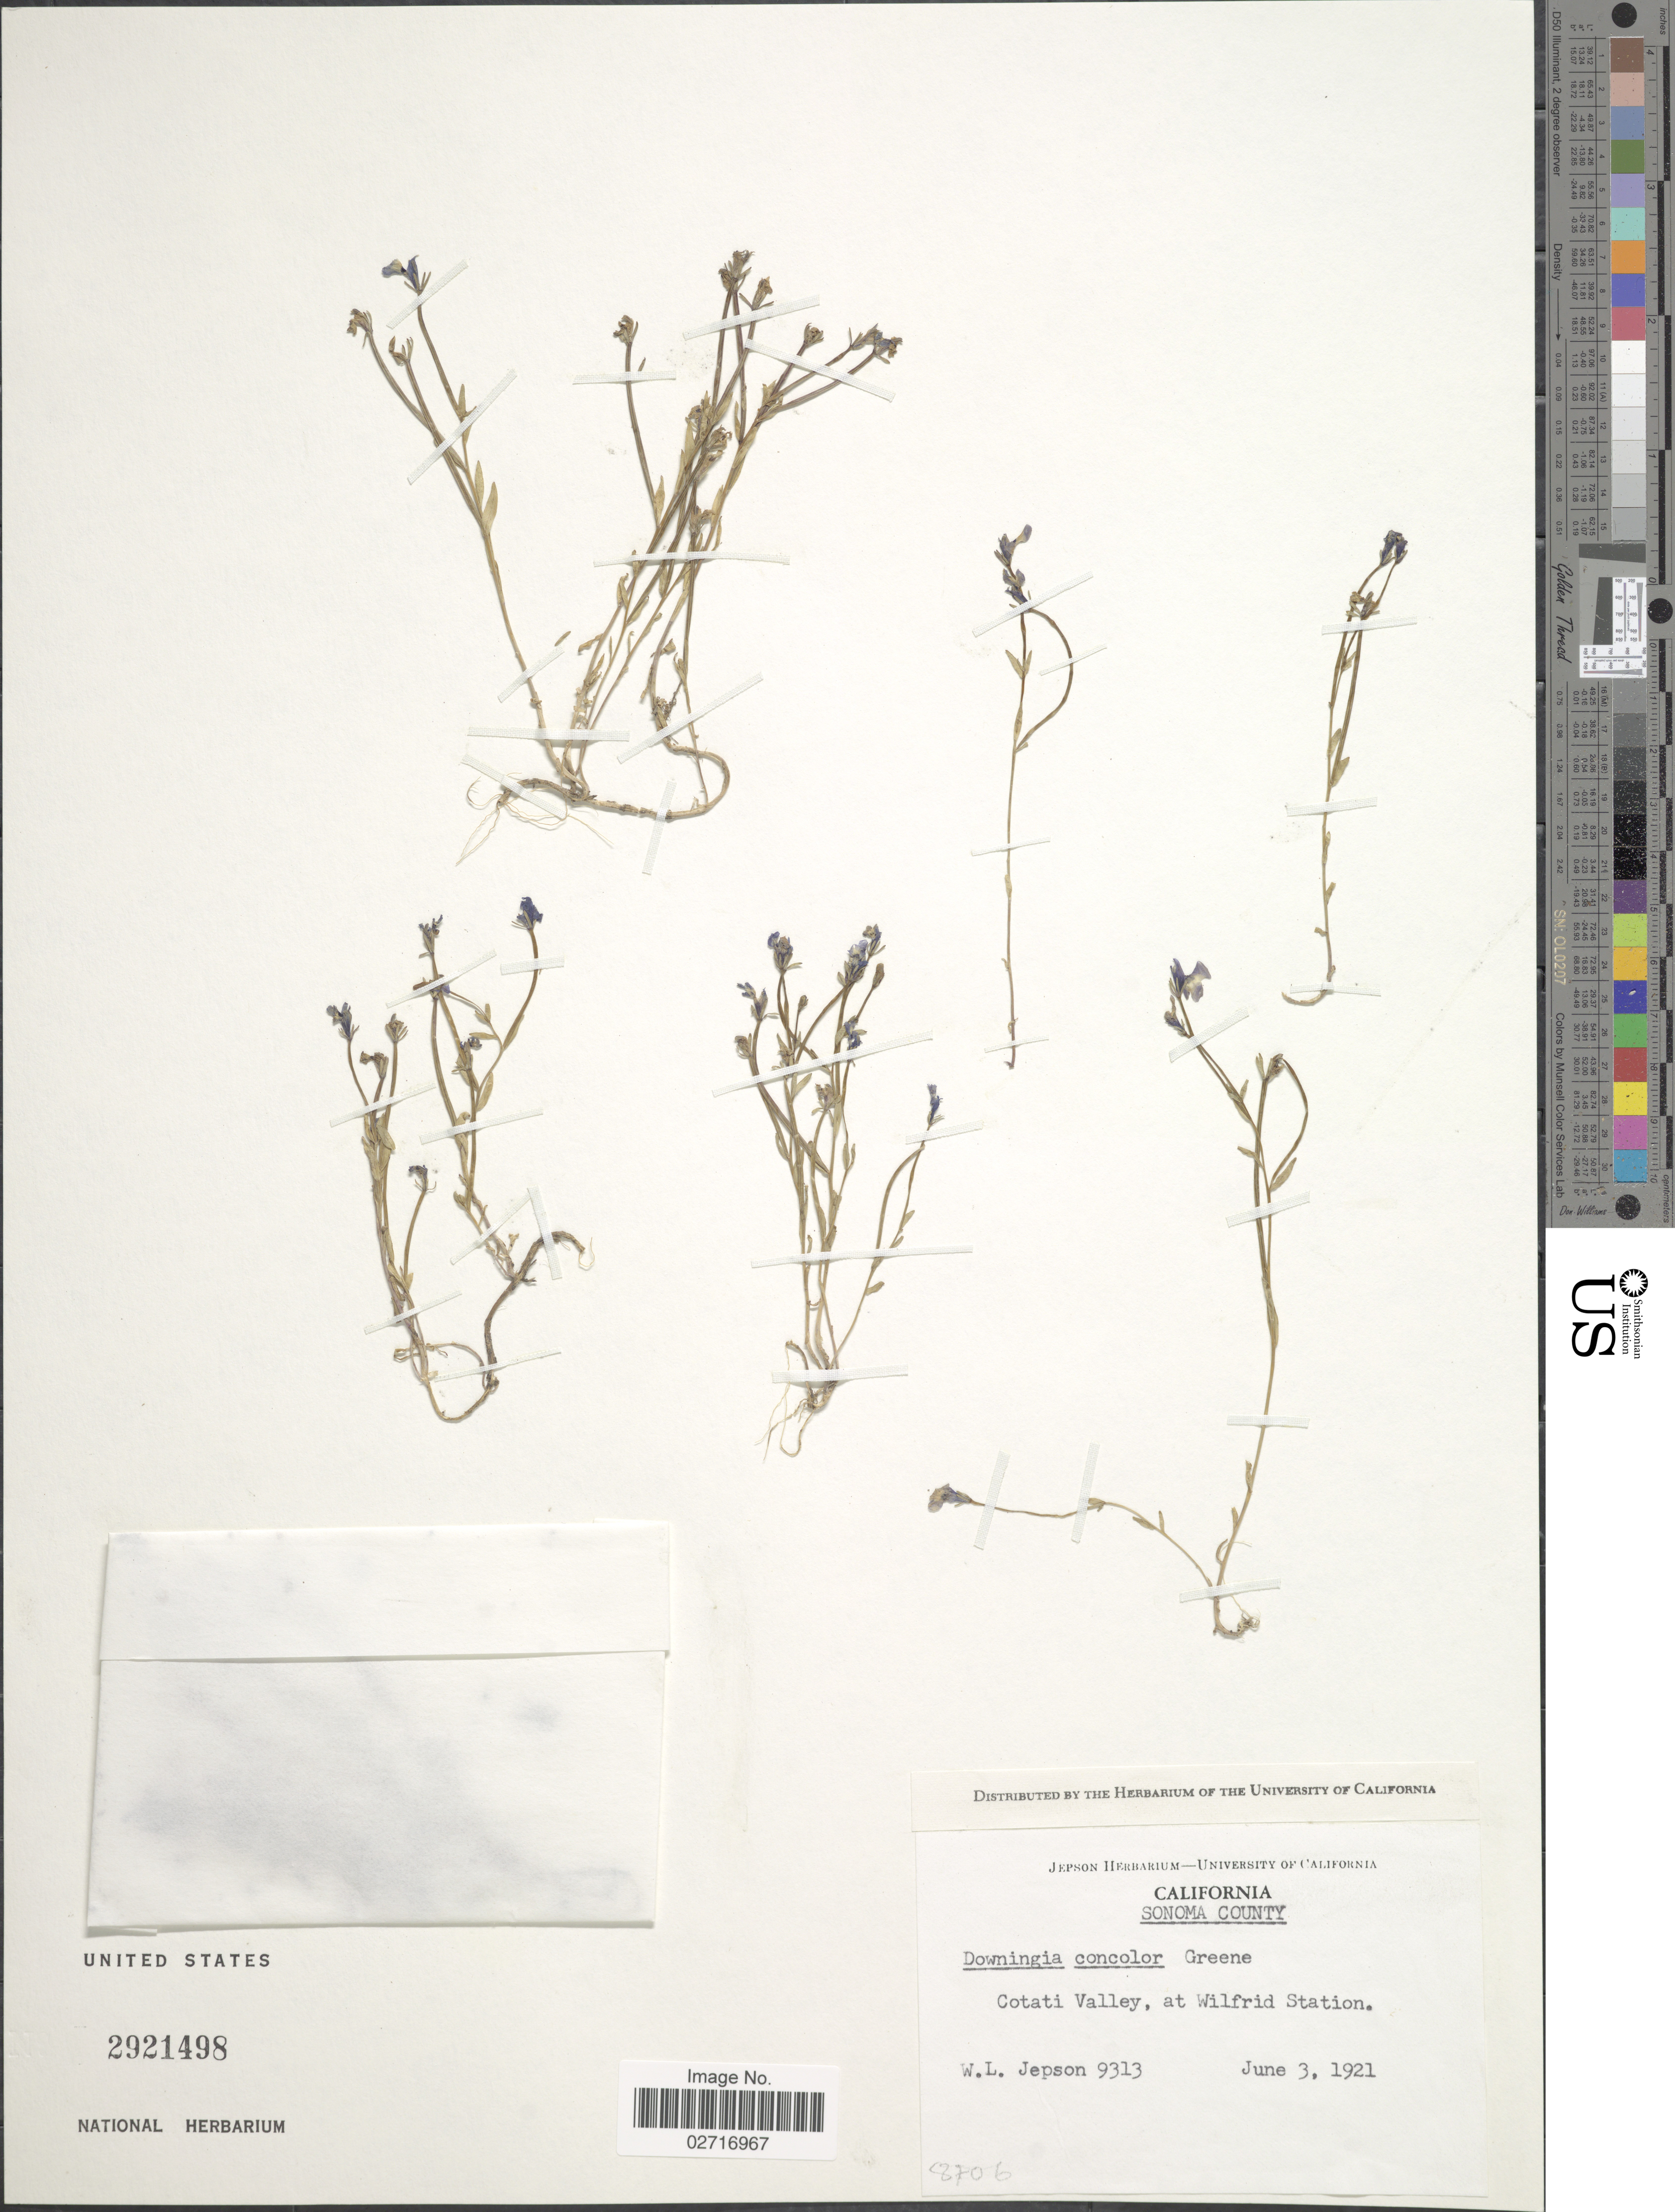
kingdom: Plantae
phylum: Tracheophyta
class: Magnoliopsida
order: Asterales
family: Campanulaceae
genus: Downingia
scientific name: Downingia concolor var. concolor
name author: Greene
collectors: W. L. Jepson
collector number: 9313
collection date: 1921-06-03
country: United States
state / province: California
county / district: Sonoma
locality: Sonoma County. Cotati Valley, at Wilfrid Station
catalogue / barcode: US 2921498